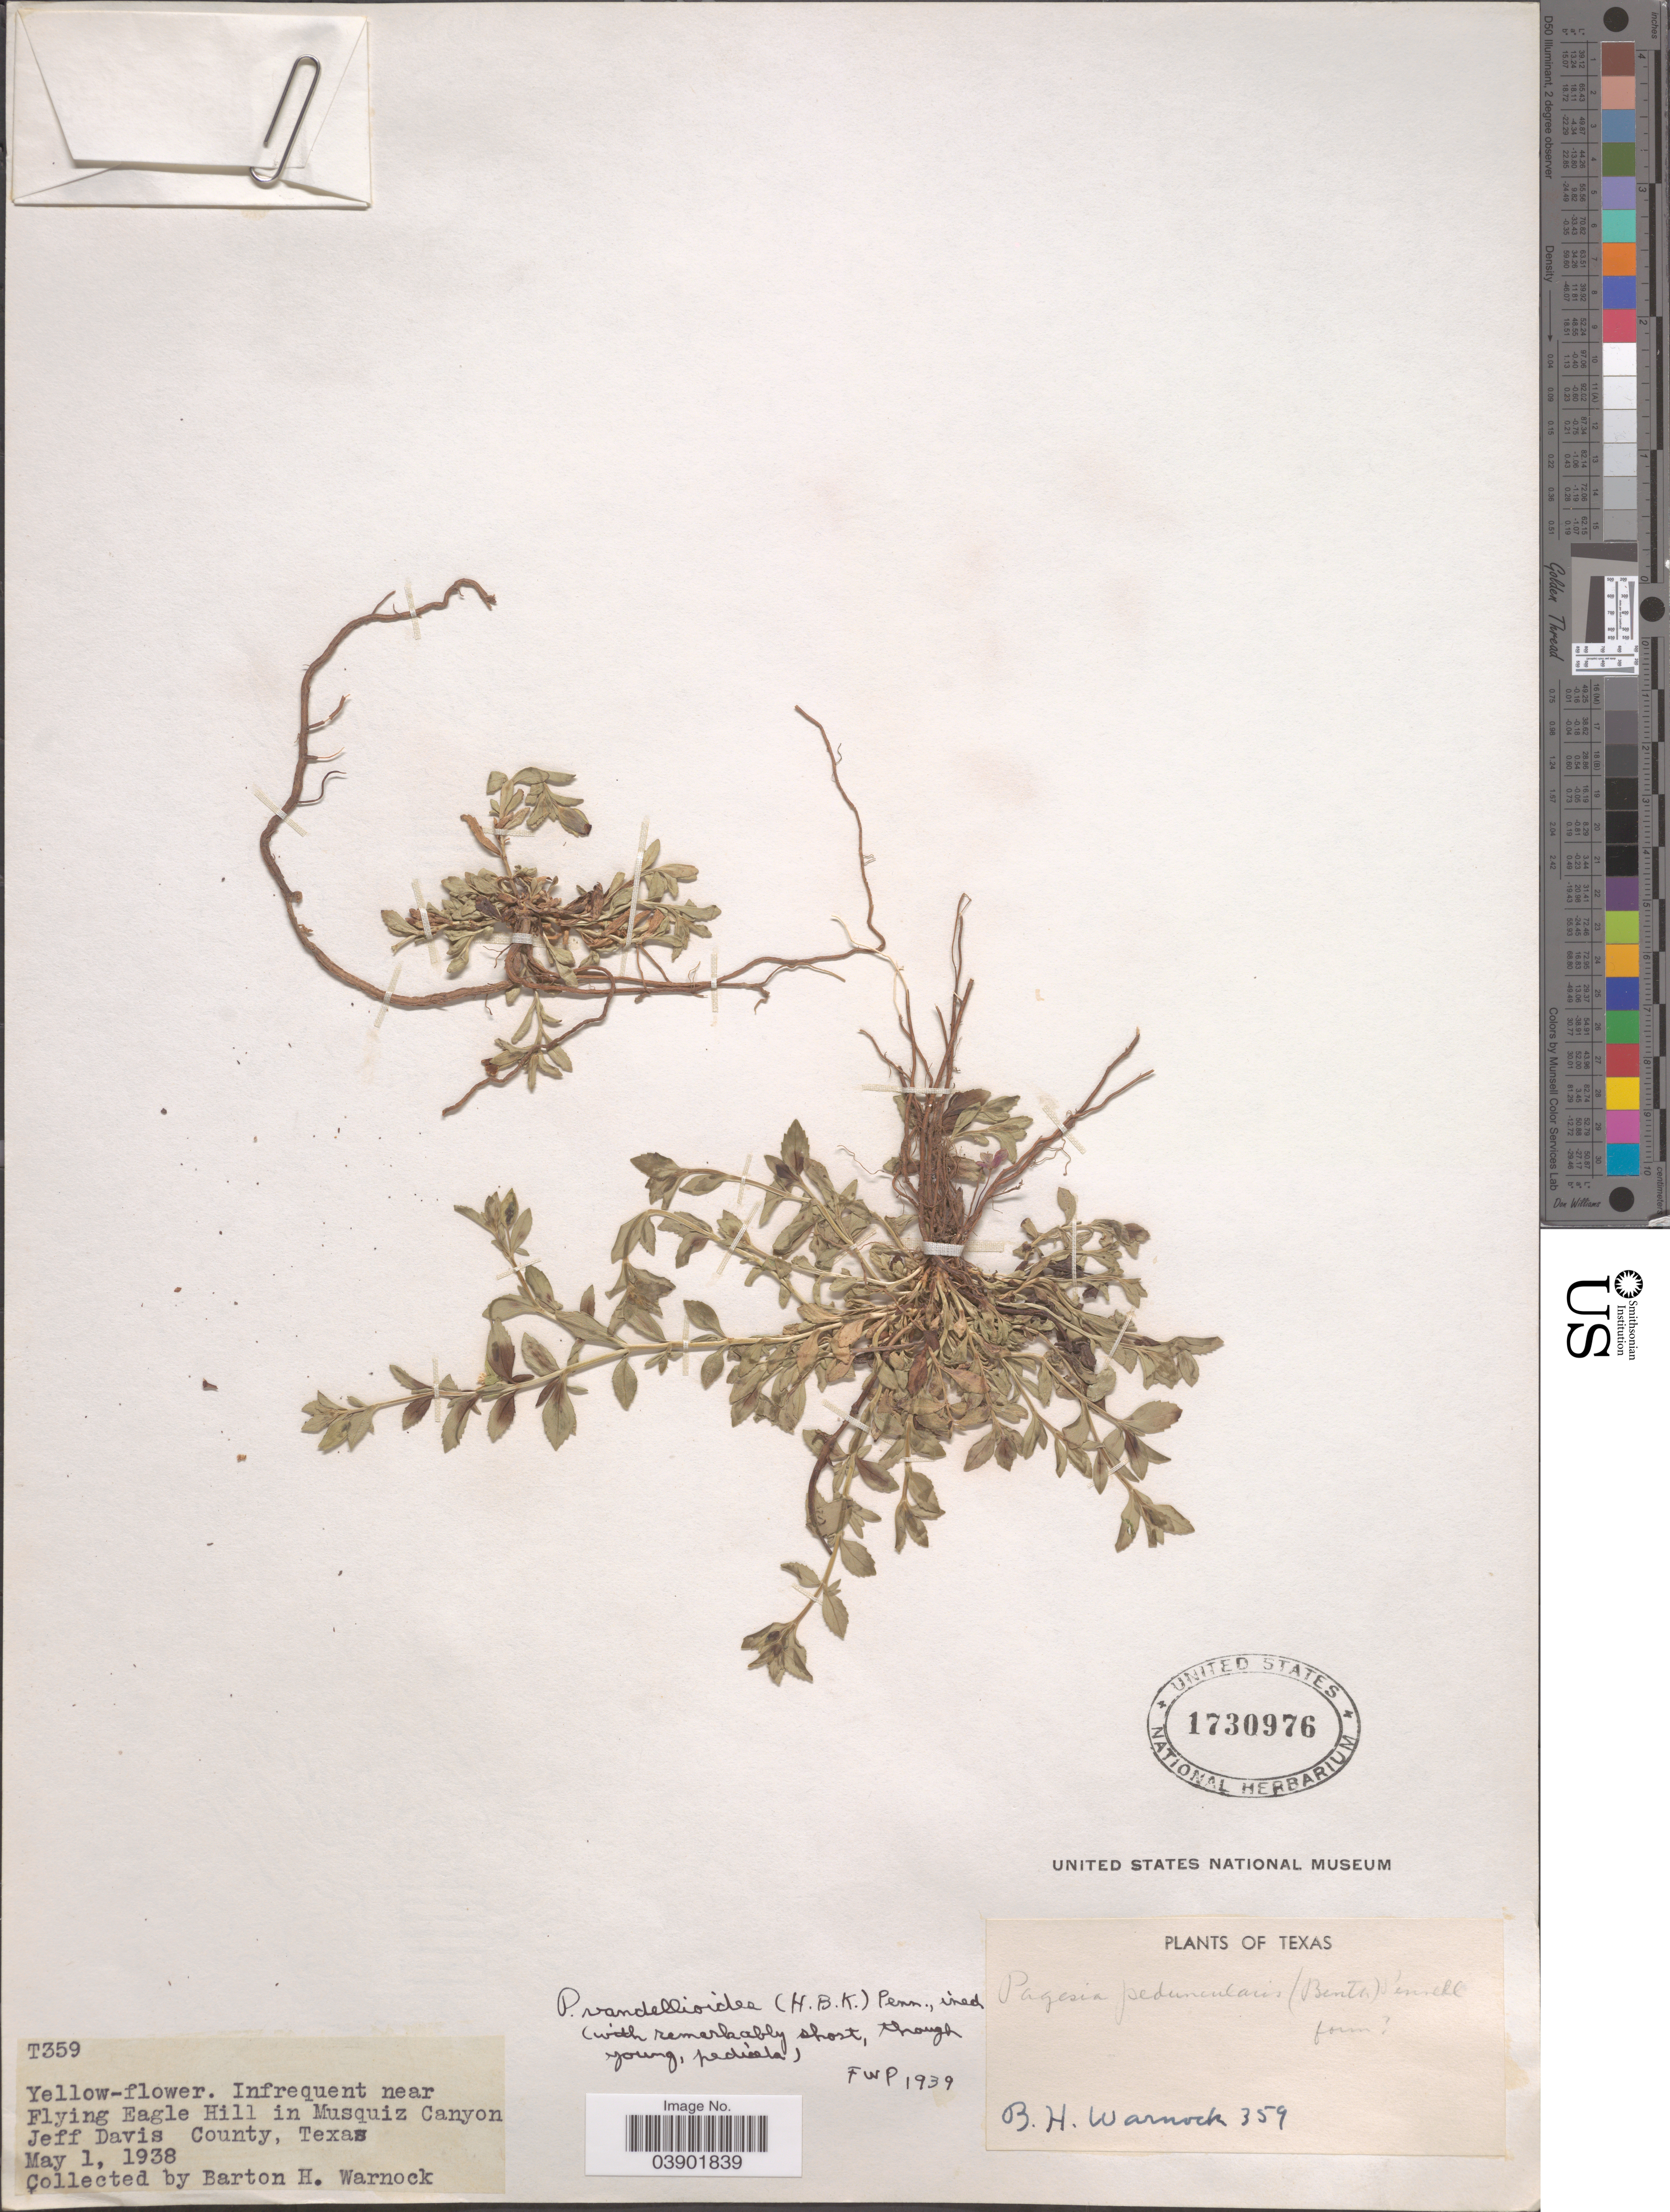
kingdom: Plantae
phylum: Tracheophyta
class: Magnoliopsida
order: Lamiales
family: Plantaginaceae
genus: Bacopa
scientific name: Bacopa procumbens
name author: (Mill.) Greenm.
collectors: B. H. Warnock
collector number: T359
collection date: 1938-05-01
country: United States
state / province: Texas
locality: Near Flying Eagle Hill in Musquiz Canyon Jeff Davis County.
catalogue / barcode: US 1730976